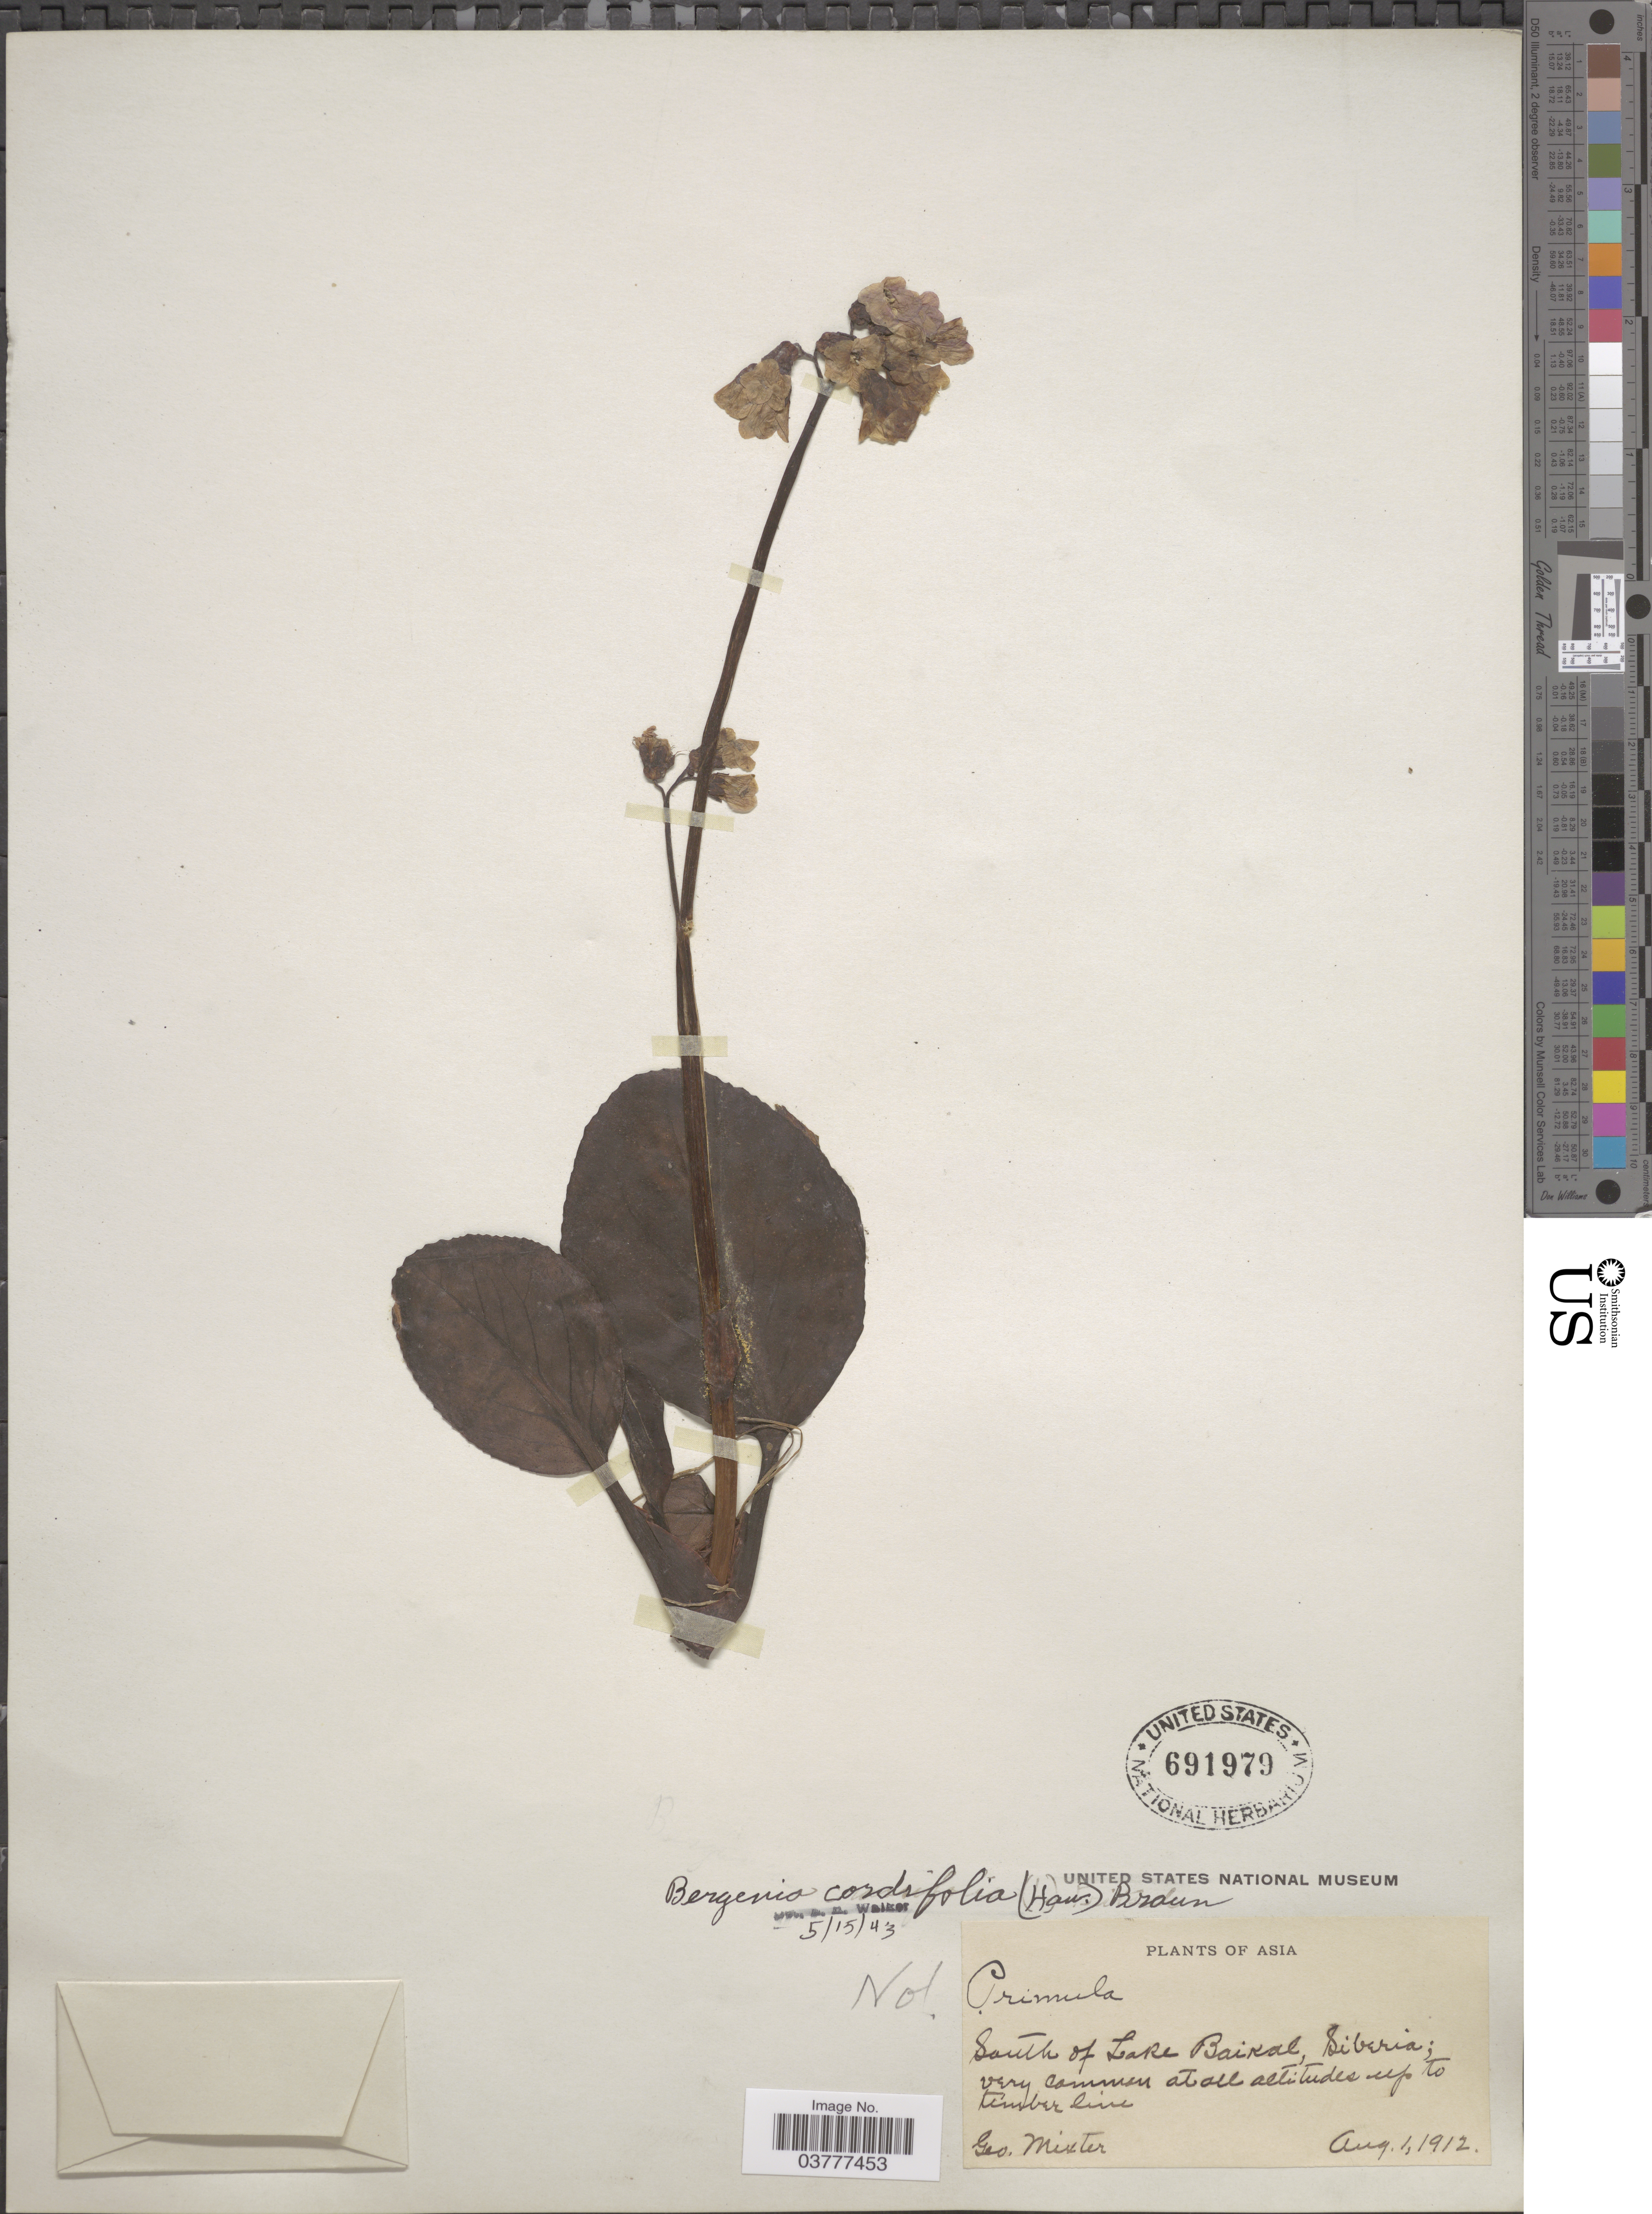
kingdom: Plantae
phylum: Tracheophyta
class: Magnoliopsida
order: Saxifragales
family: Saxifragaceae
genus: Bergenia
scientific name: Bergenia cordifolia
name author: Sternb.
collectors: G. Mixter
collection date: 1912-08-01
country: Russian Federation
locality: Asia, South of Lake Baikal, Siberia.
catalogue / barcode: US 691979